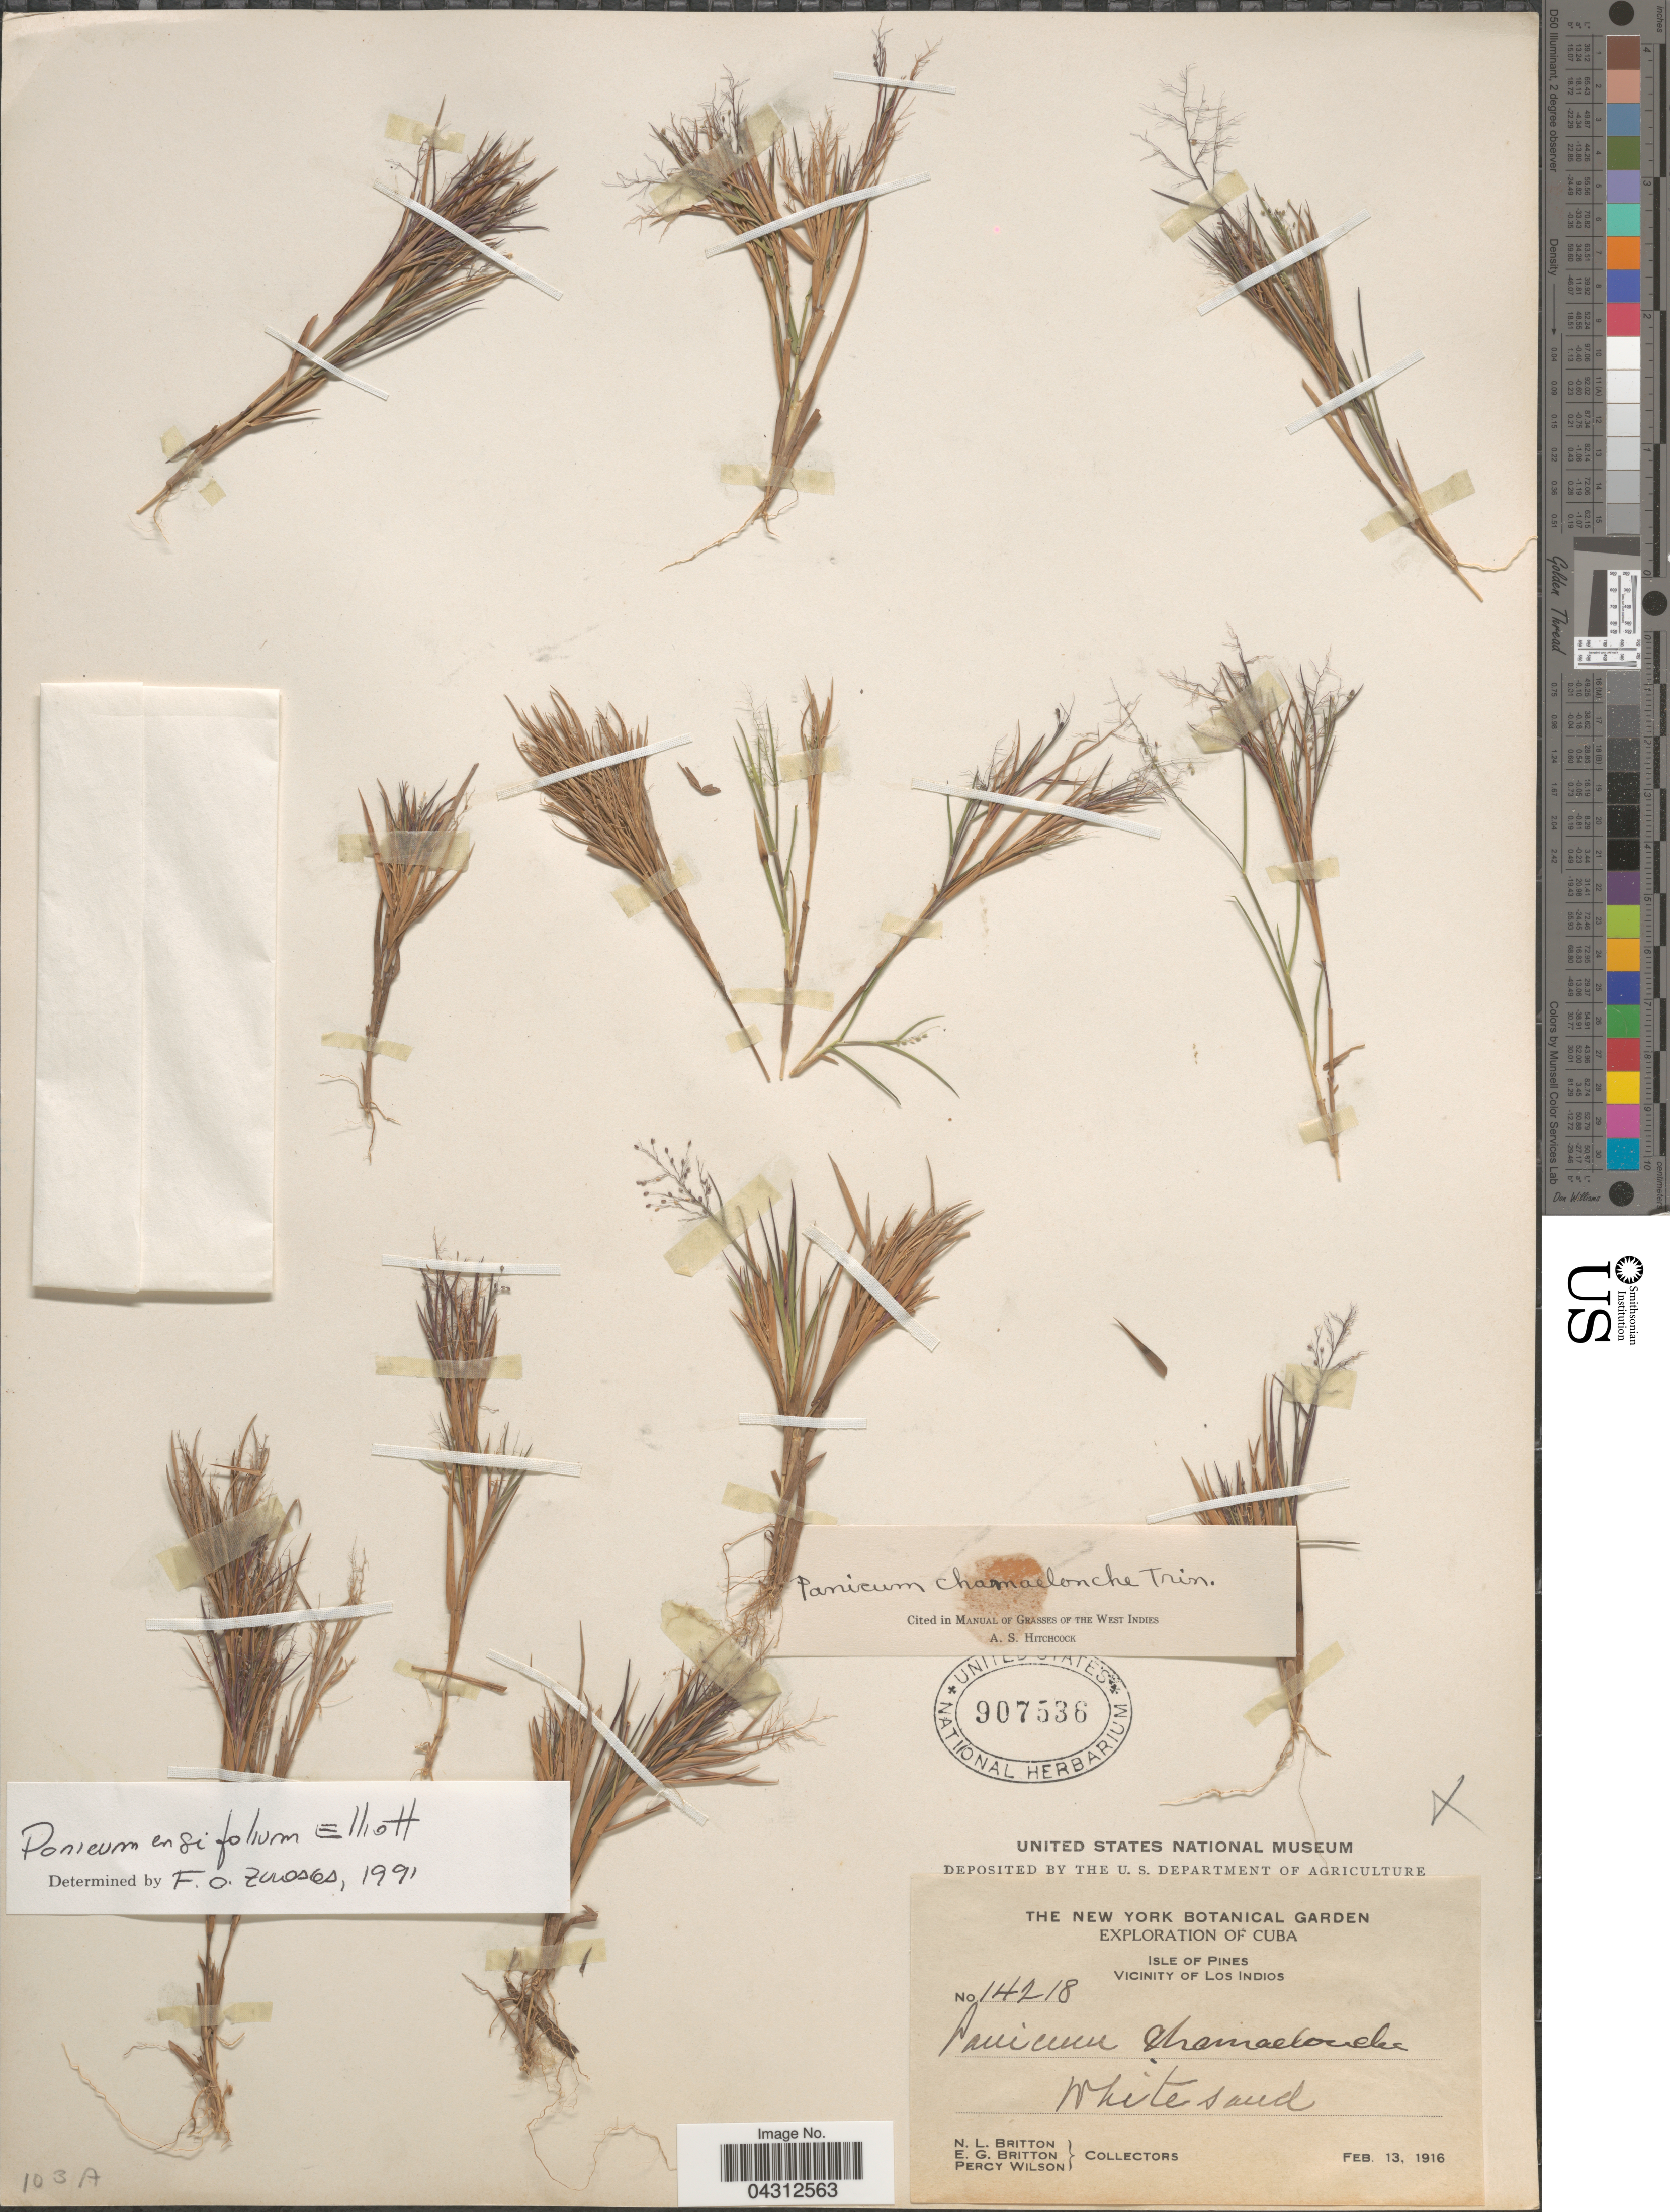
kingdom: Plantae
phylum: Tracheophyta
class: Liliopsida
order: Poales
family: Poaceae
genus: Dichanthelium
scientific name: Dichanthelium ensifolium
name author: (Baldwin ex Elliot) Gould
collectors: Mrs. N. L. Britton, E. G. Britton & P. Wilson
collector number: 14218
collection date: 1916-02-13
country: Cuba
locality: Exploration of Cuba. Isle of Pines. Vicinity of Los Indios.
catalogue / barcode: US 907536